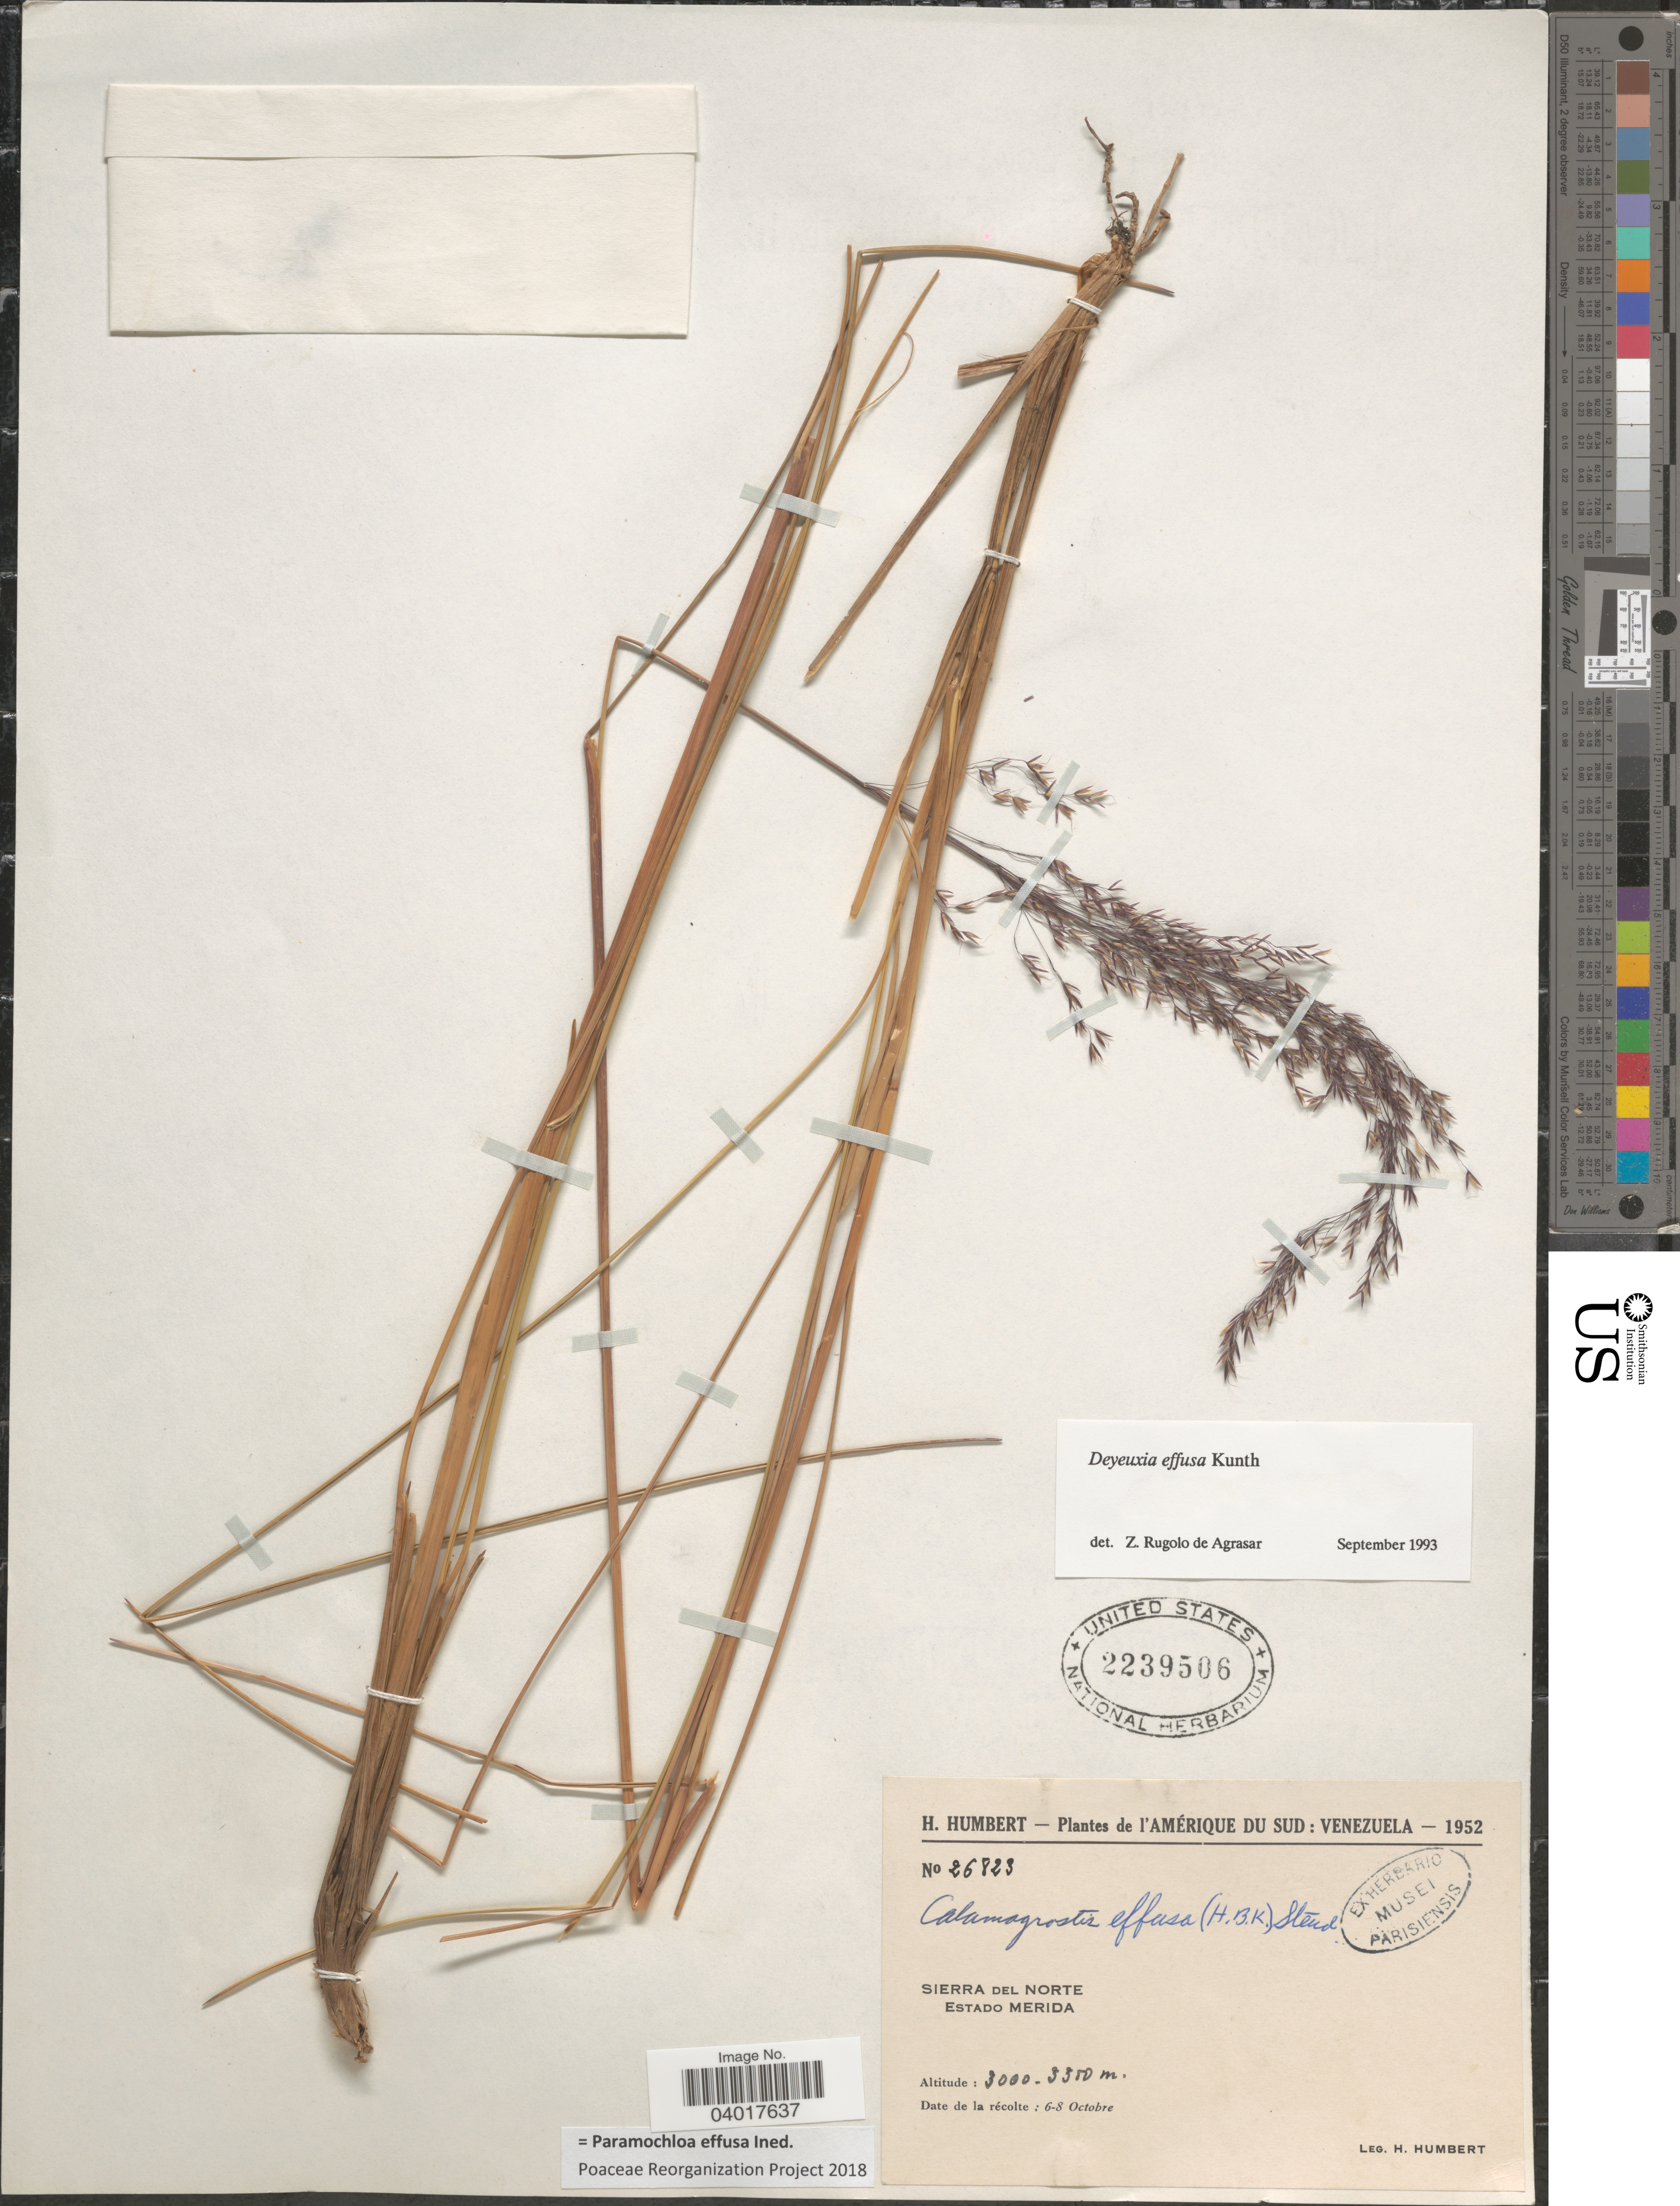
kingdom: Plantae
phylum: Tracheophyta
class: Liliopsida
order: Poales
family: Poaceae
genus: Paramochloa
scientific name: Paramochloa effusa ined.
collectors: H. Humbert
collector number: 26823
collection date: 1952-10-06/1952-10-08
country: Venezuela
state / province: Merida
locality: Sierra del Norte.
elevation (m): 3000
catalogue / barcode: US 2239506